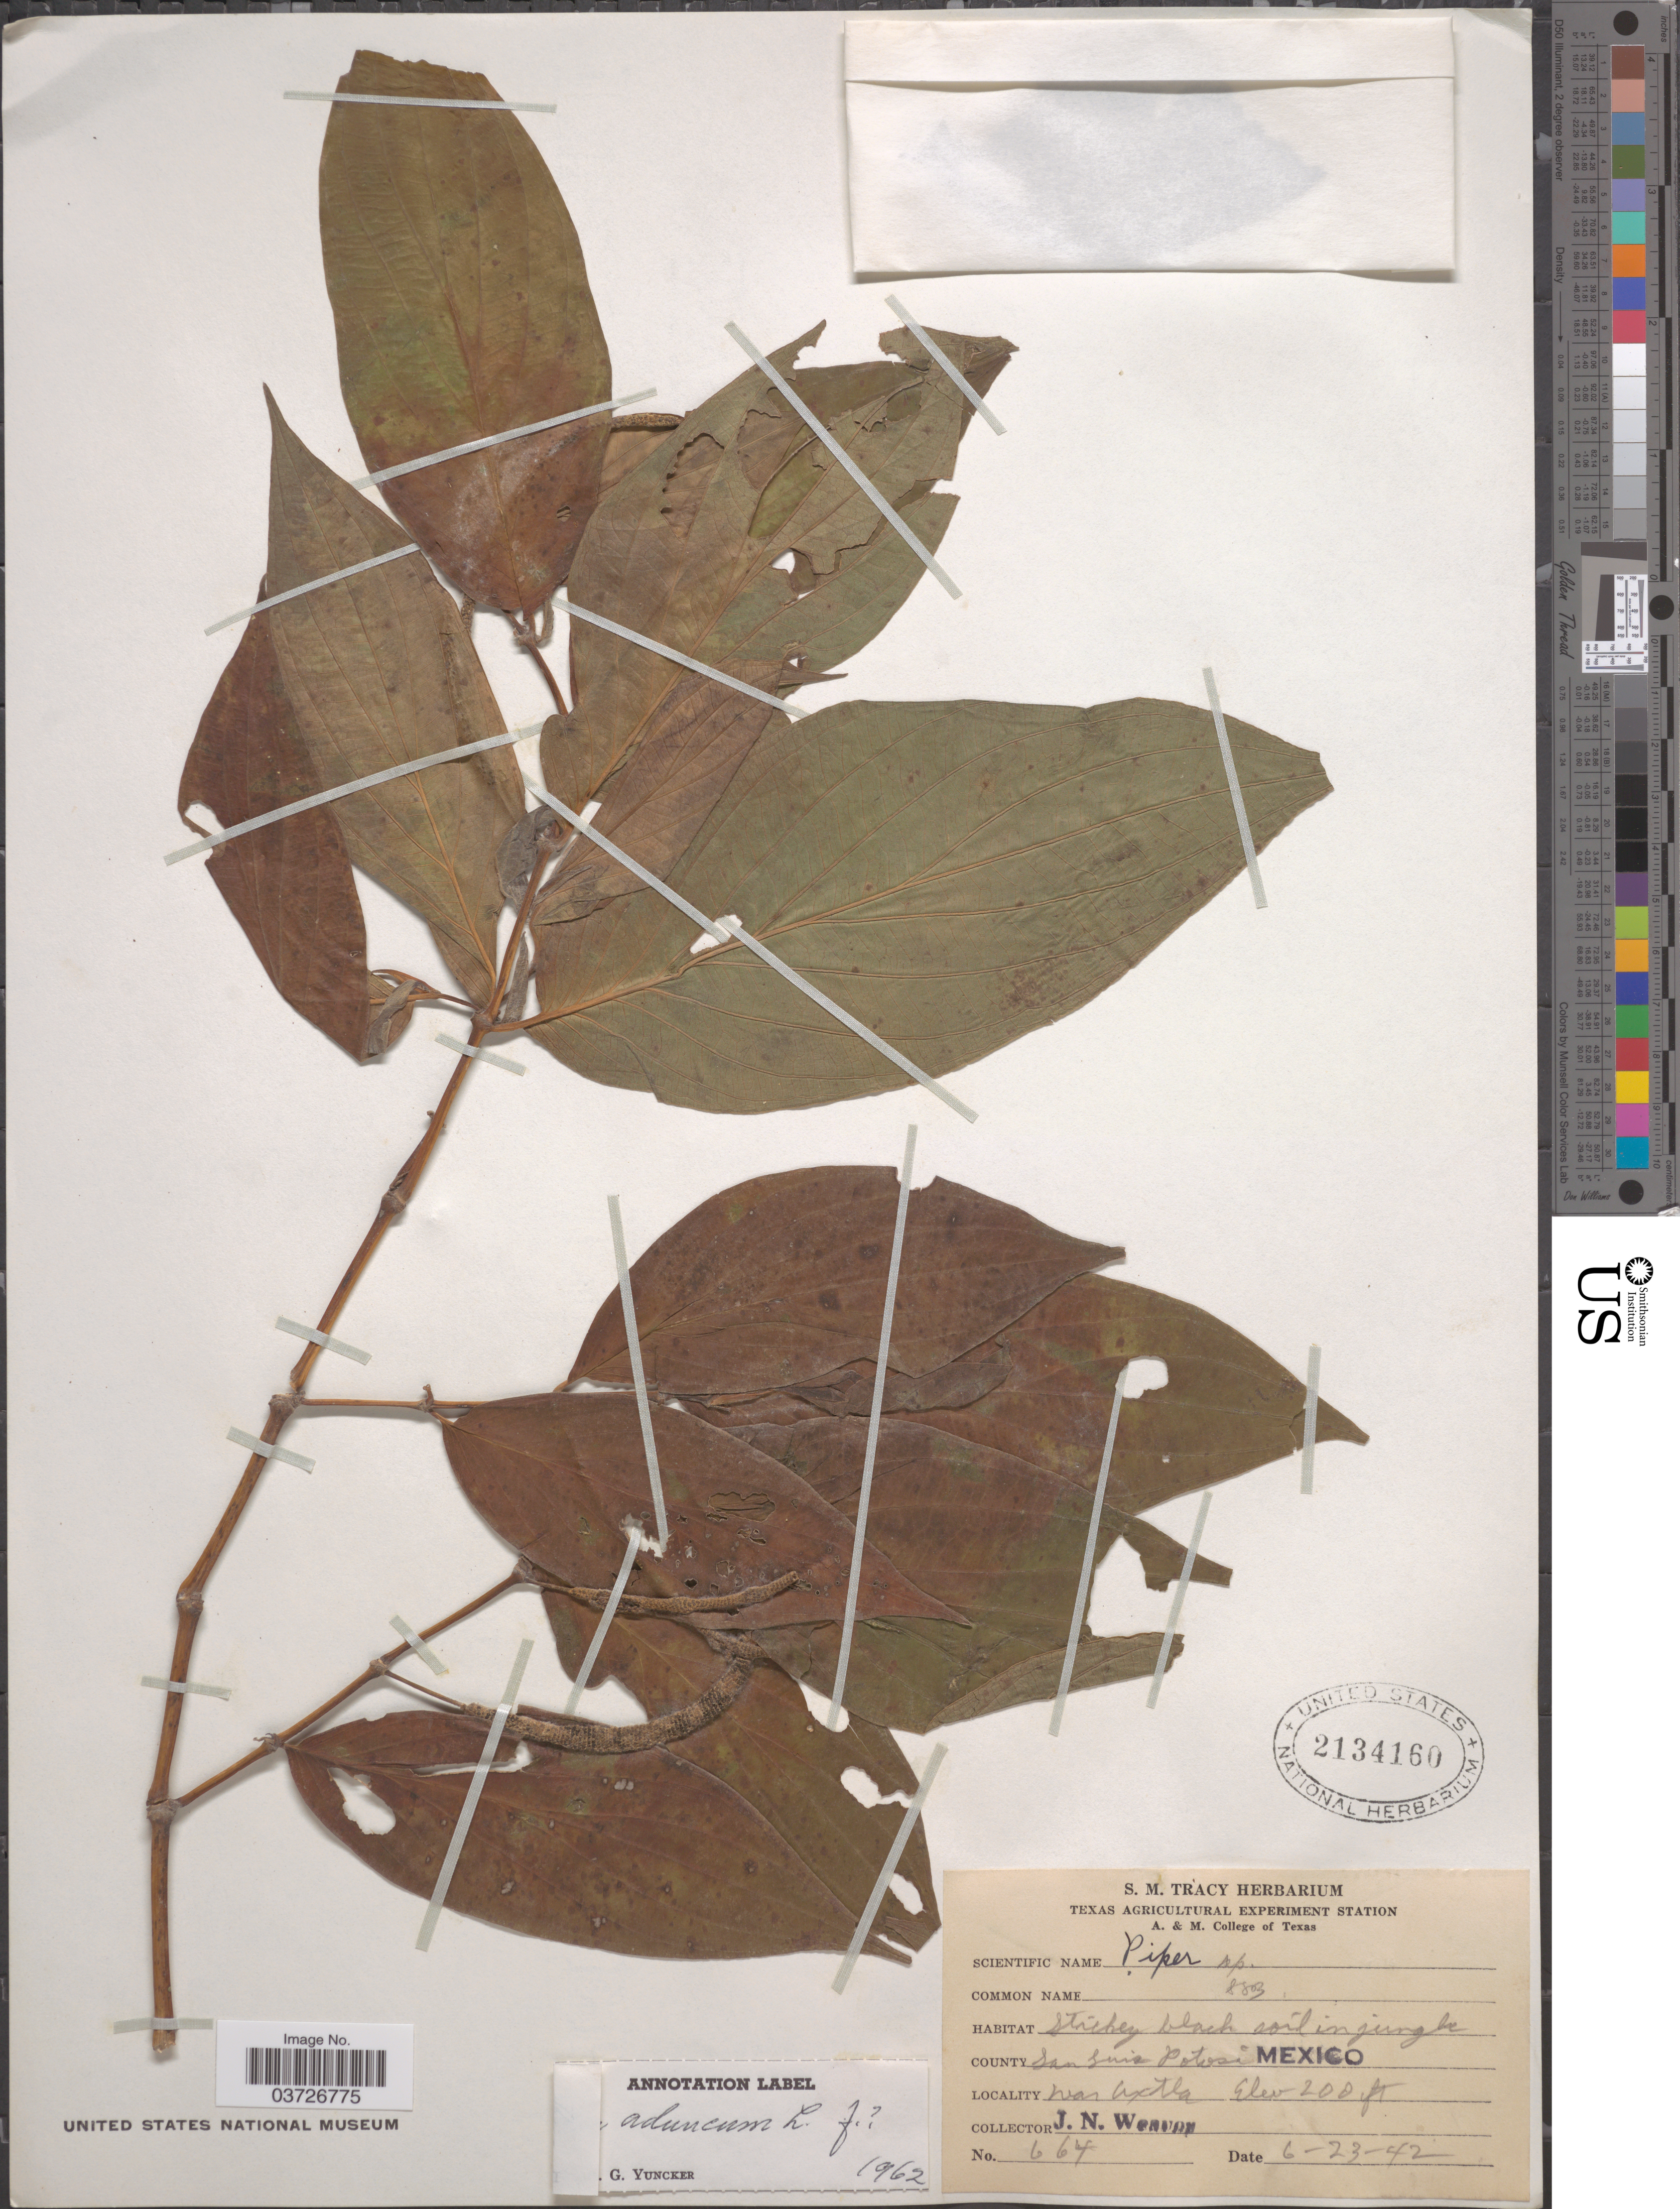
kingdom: Plantae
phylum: Tracheophyta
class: Magnoliopsida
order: Piperales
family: Piperaceae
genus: Piper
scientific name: Piper aduncum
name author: L.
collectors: J. N. Weaver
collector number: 664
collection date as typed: Transcribed d/m/y: 23/6/42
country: Mexico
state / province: San Luis Potosí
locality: Near Axtla.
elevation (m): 61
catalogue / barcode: US 2134160